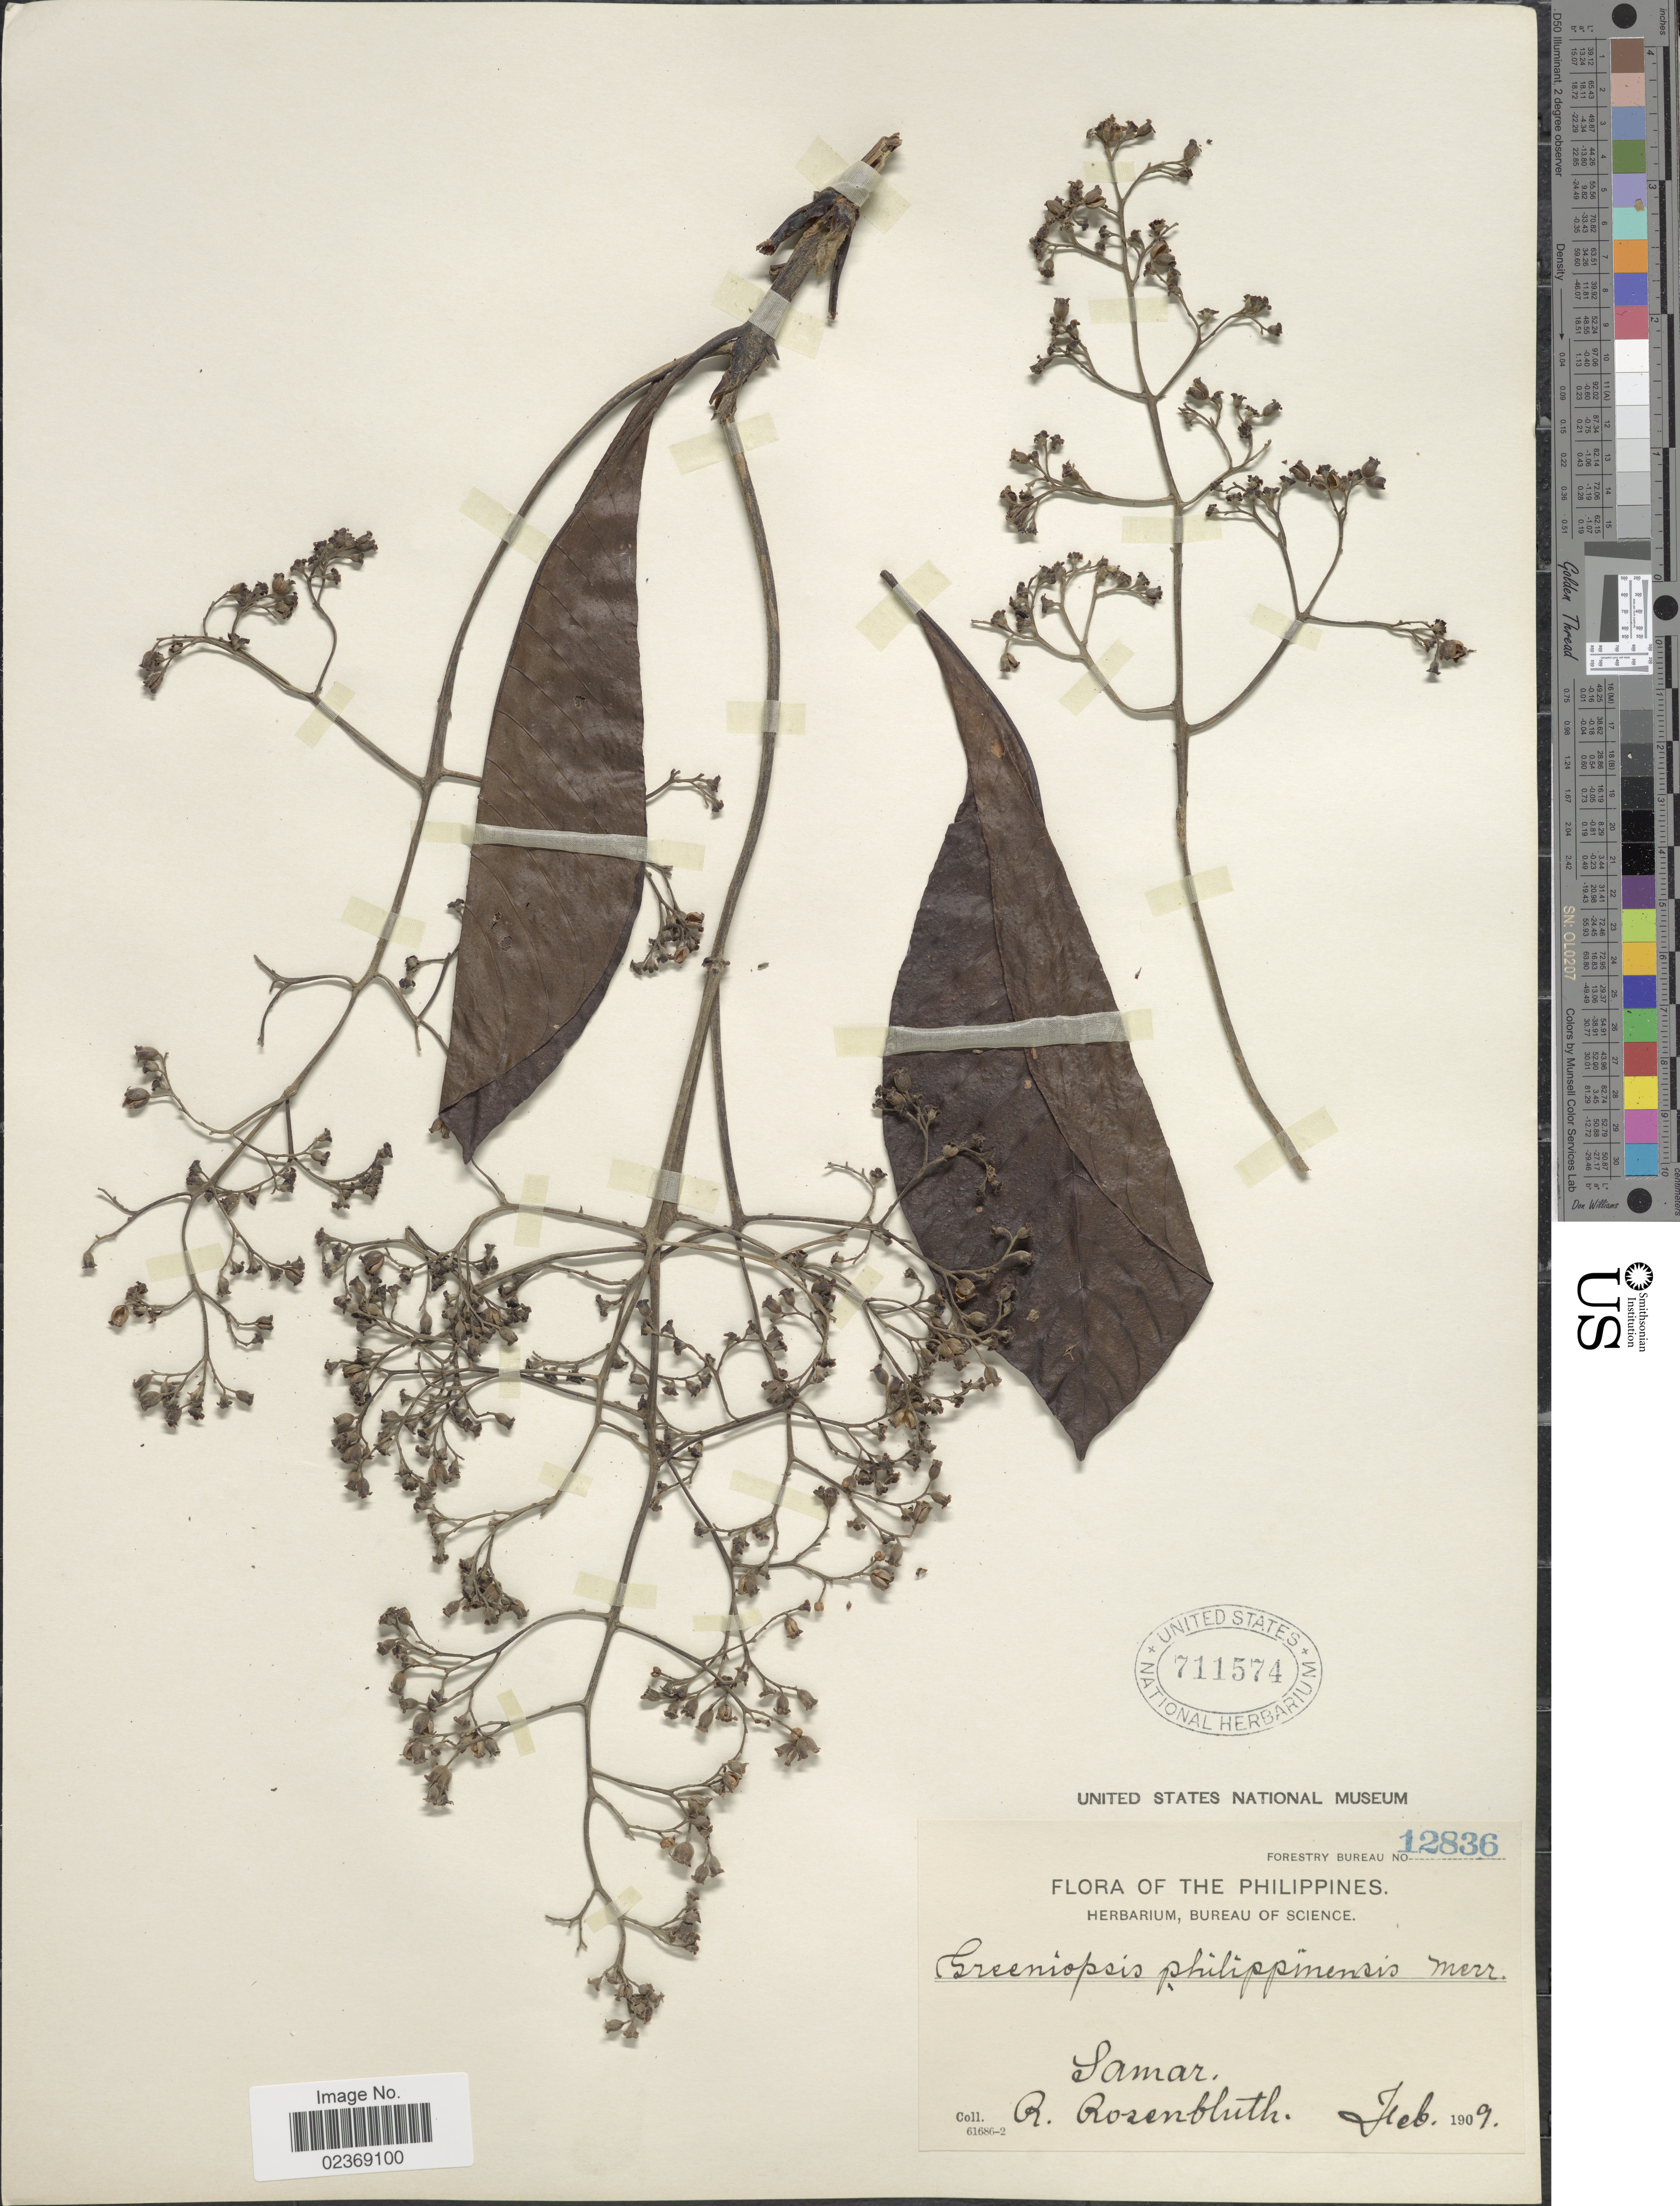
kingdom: Plantae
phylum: Tracheophyta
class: Magnoliopsida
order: Gentianales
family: Rubiaceae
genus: Greeniopsis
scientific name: Greeniopsis philippinensis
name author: Merr.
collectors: R. Rosenbluth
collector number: Forestry Bureau 12836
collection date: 1909-02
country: Philippines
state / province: Eastern Visayas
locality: Samar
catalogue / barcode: US 711574